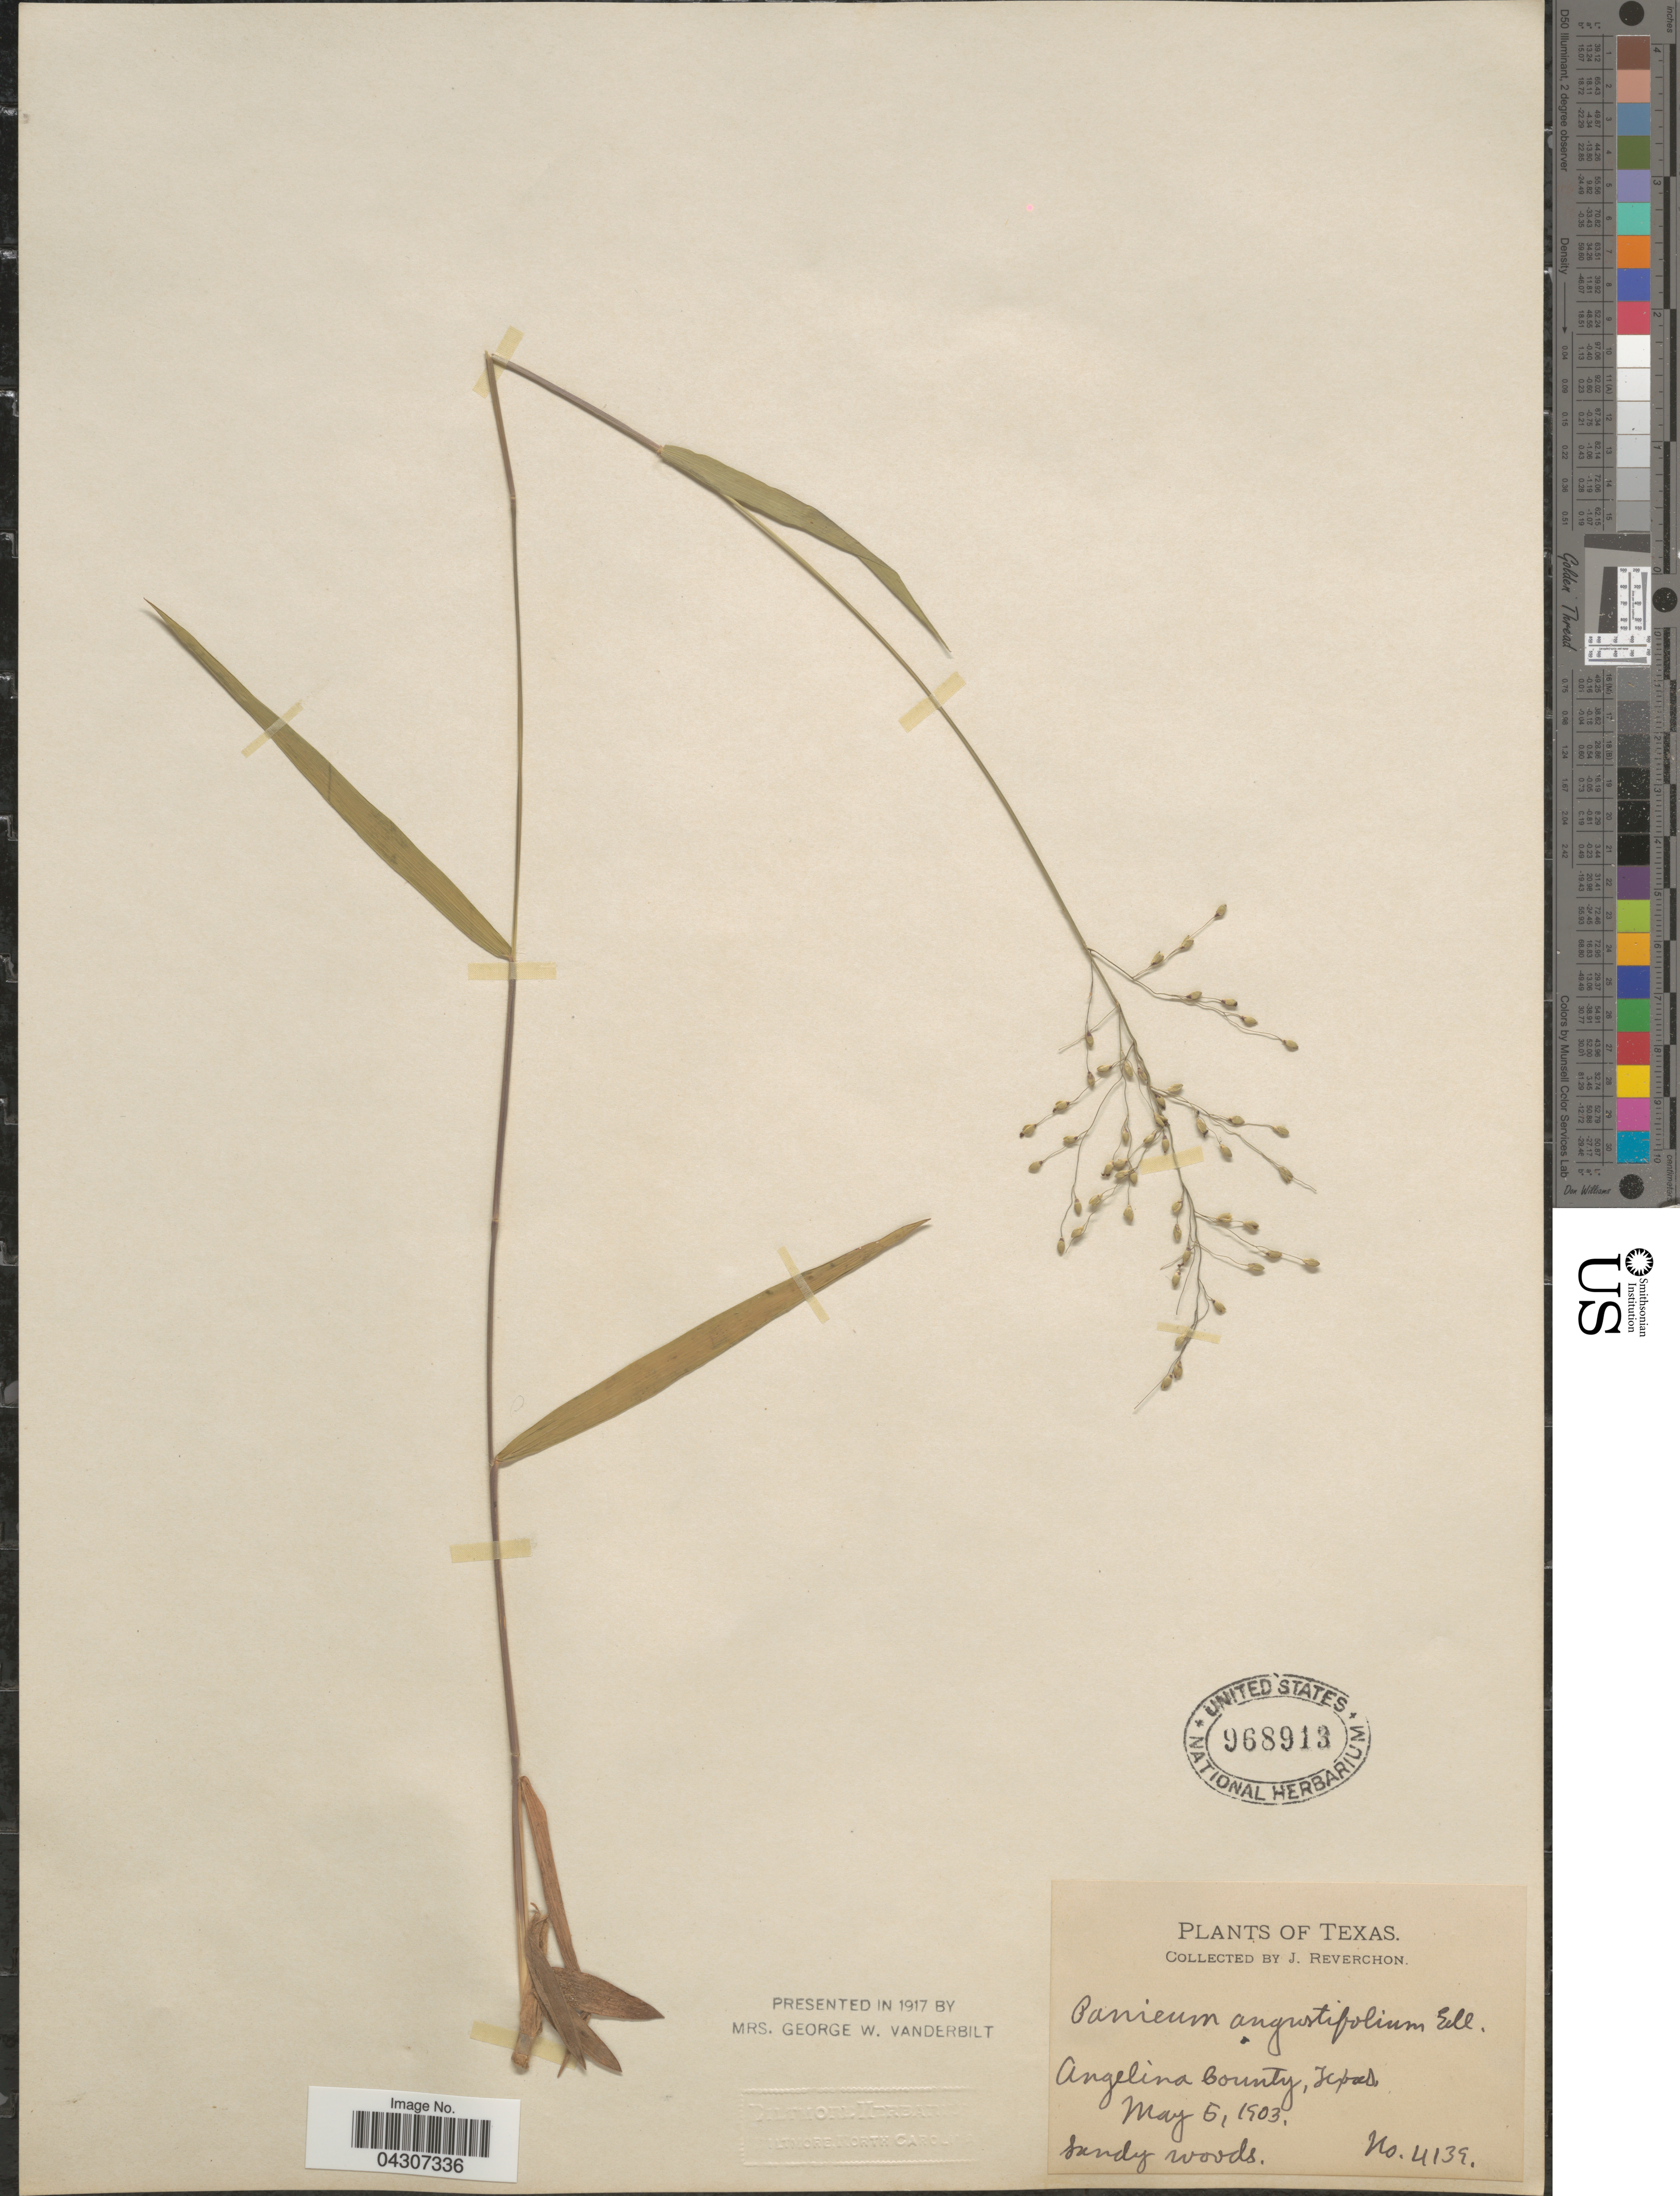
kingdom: Plantae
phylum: Tracheophyta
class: Liliopsida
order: Poales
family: Poaceae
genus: Dichanthelium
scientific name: Dichanthelium aciculare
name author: (Desv. ex Poir.) Gould & C.A. Clark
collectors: J. Reverchon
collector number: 4139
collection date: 1903-05-05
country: United States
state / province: Texas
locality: Angelina County.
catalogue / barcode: US 968913